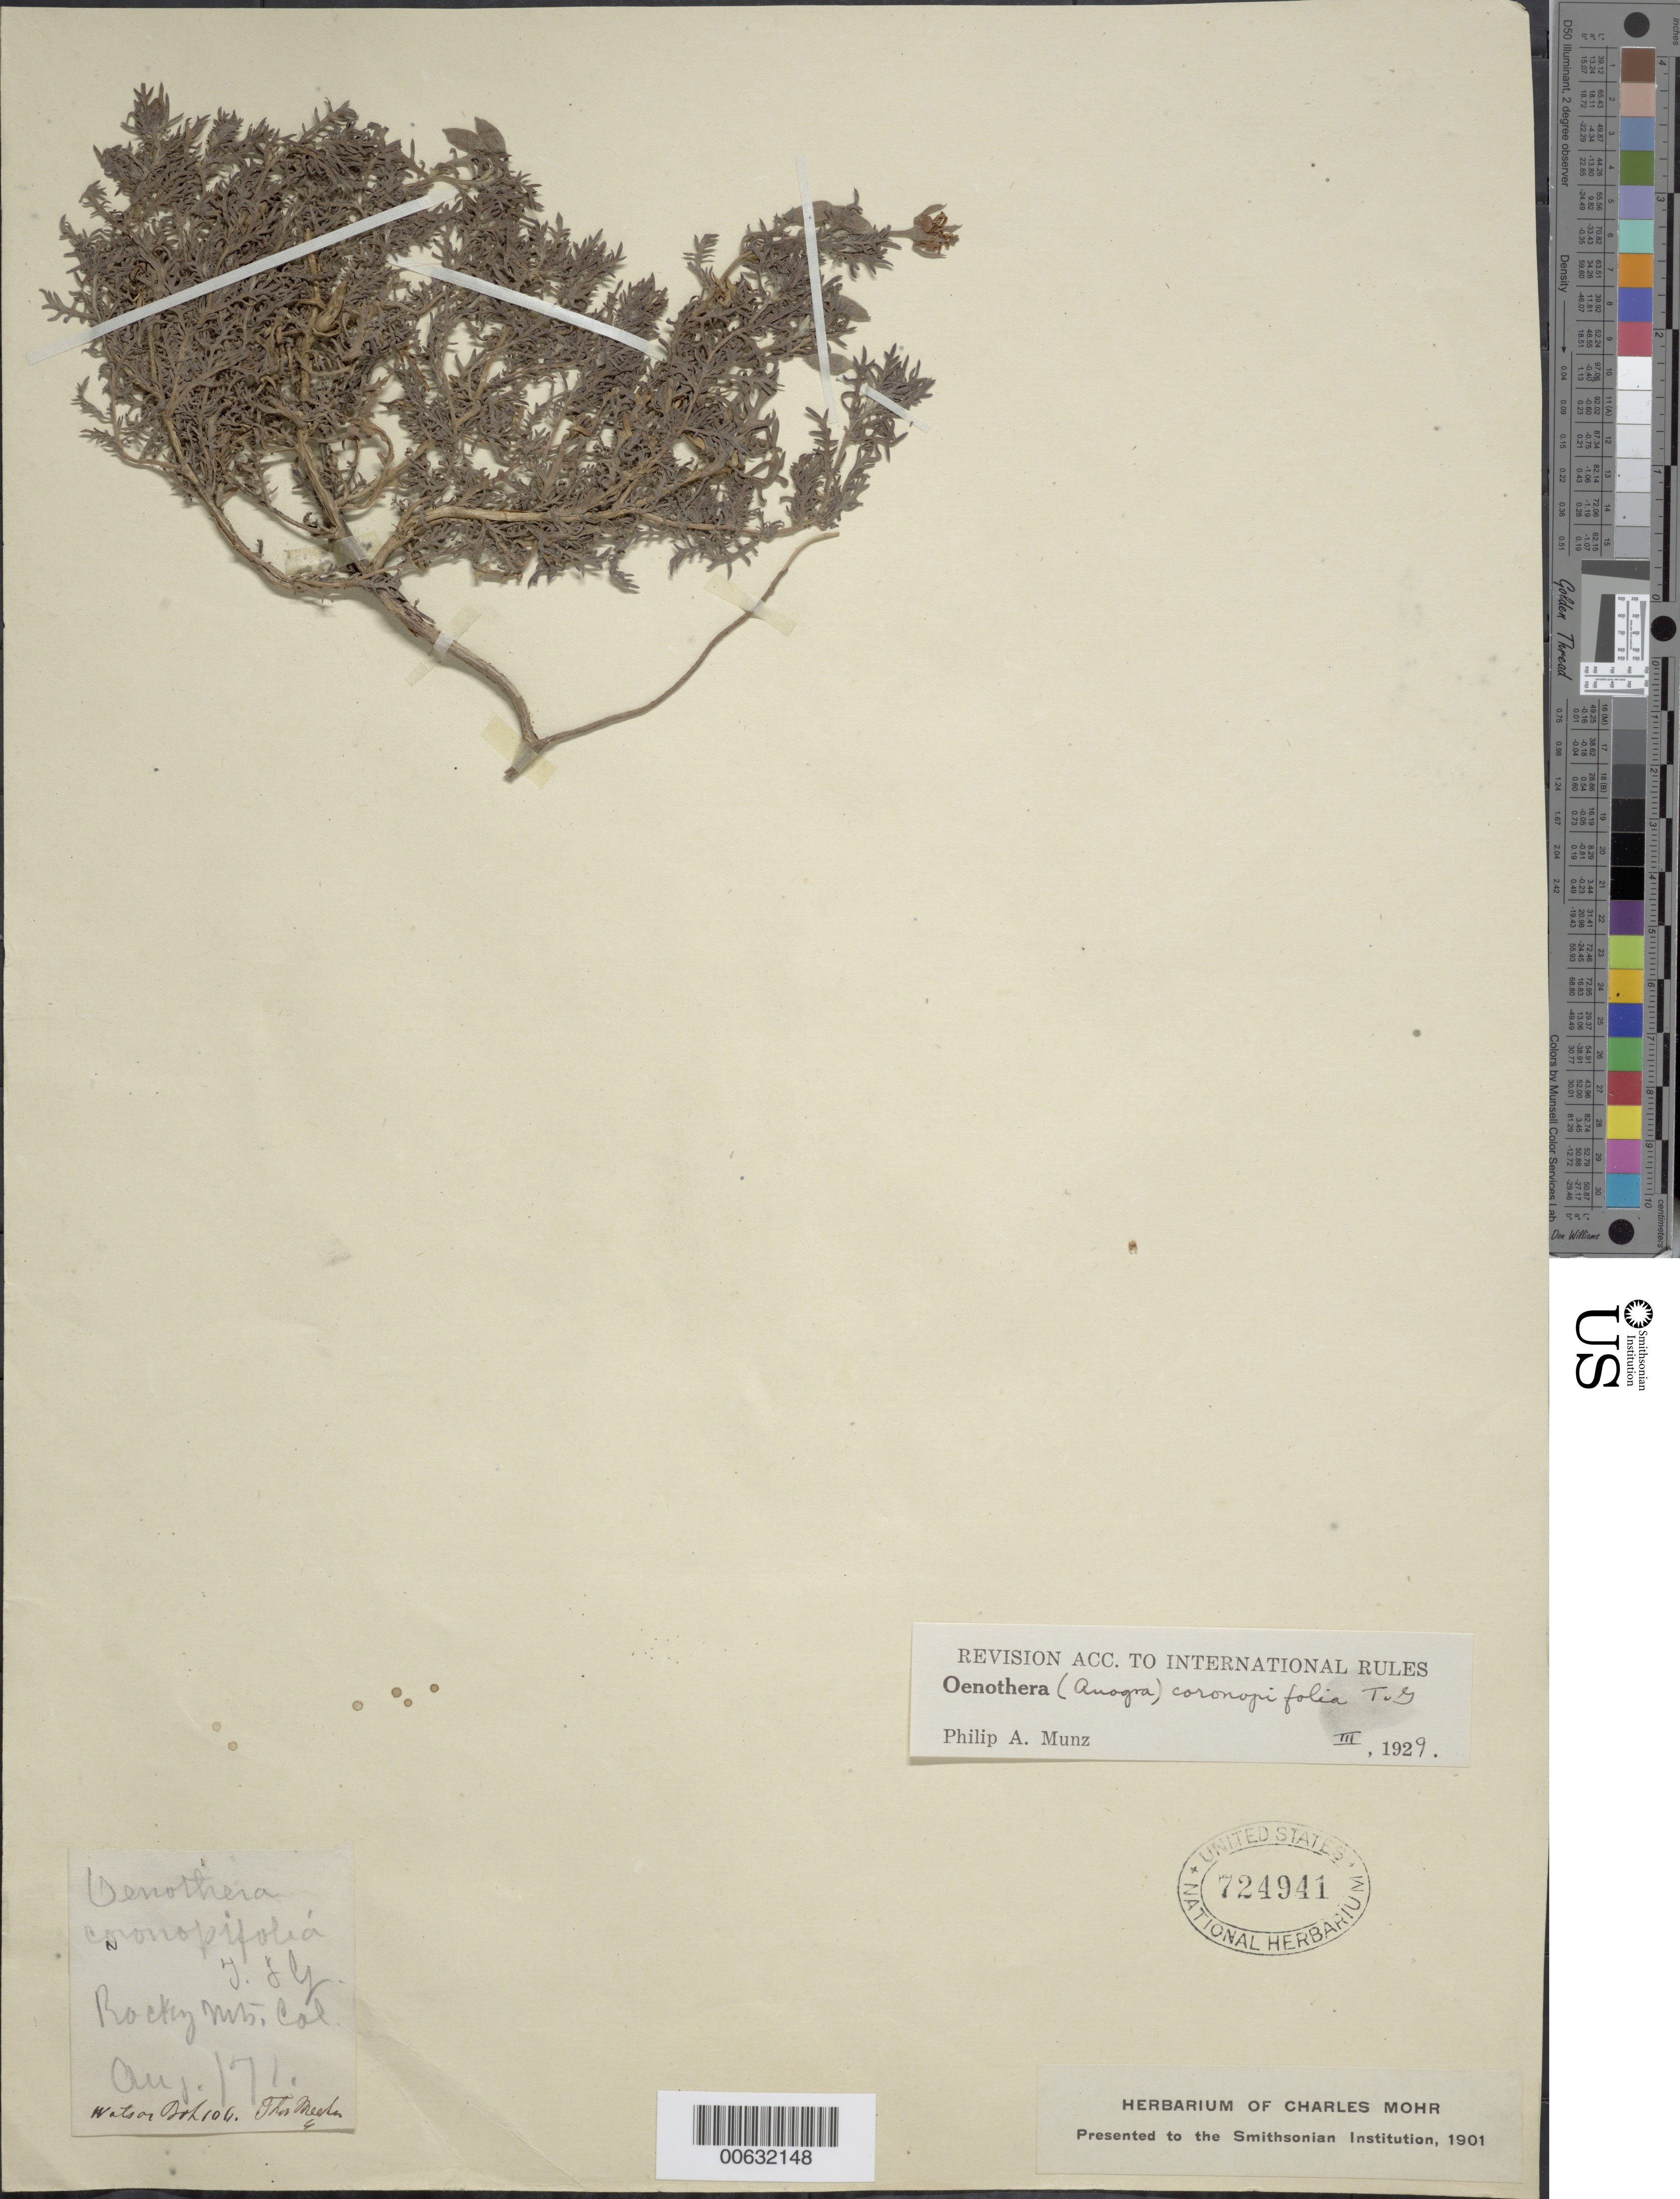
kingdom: Plantae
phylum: Tracheophyta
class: Magnoliopsida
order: Myrtales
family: Onagraceae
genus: Oenothera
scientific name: Oenothera coronopifolia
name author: Torr. & A. Gray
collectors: T. Meehan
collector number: Watson Bot. 106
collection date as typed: Aug 1871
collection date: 1871-08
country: United States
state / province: Colorado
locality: Rocky Mountains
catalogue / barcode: US 724941